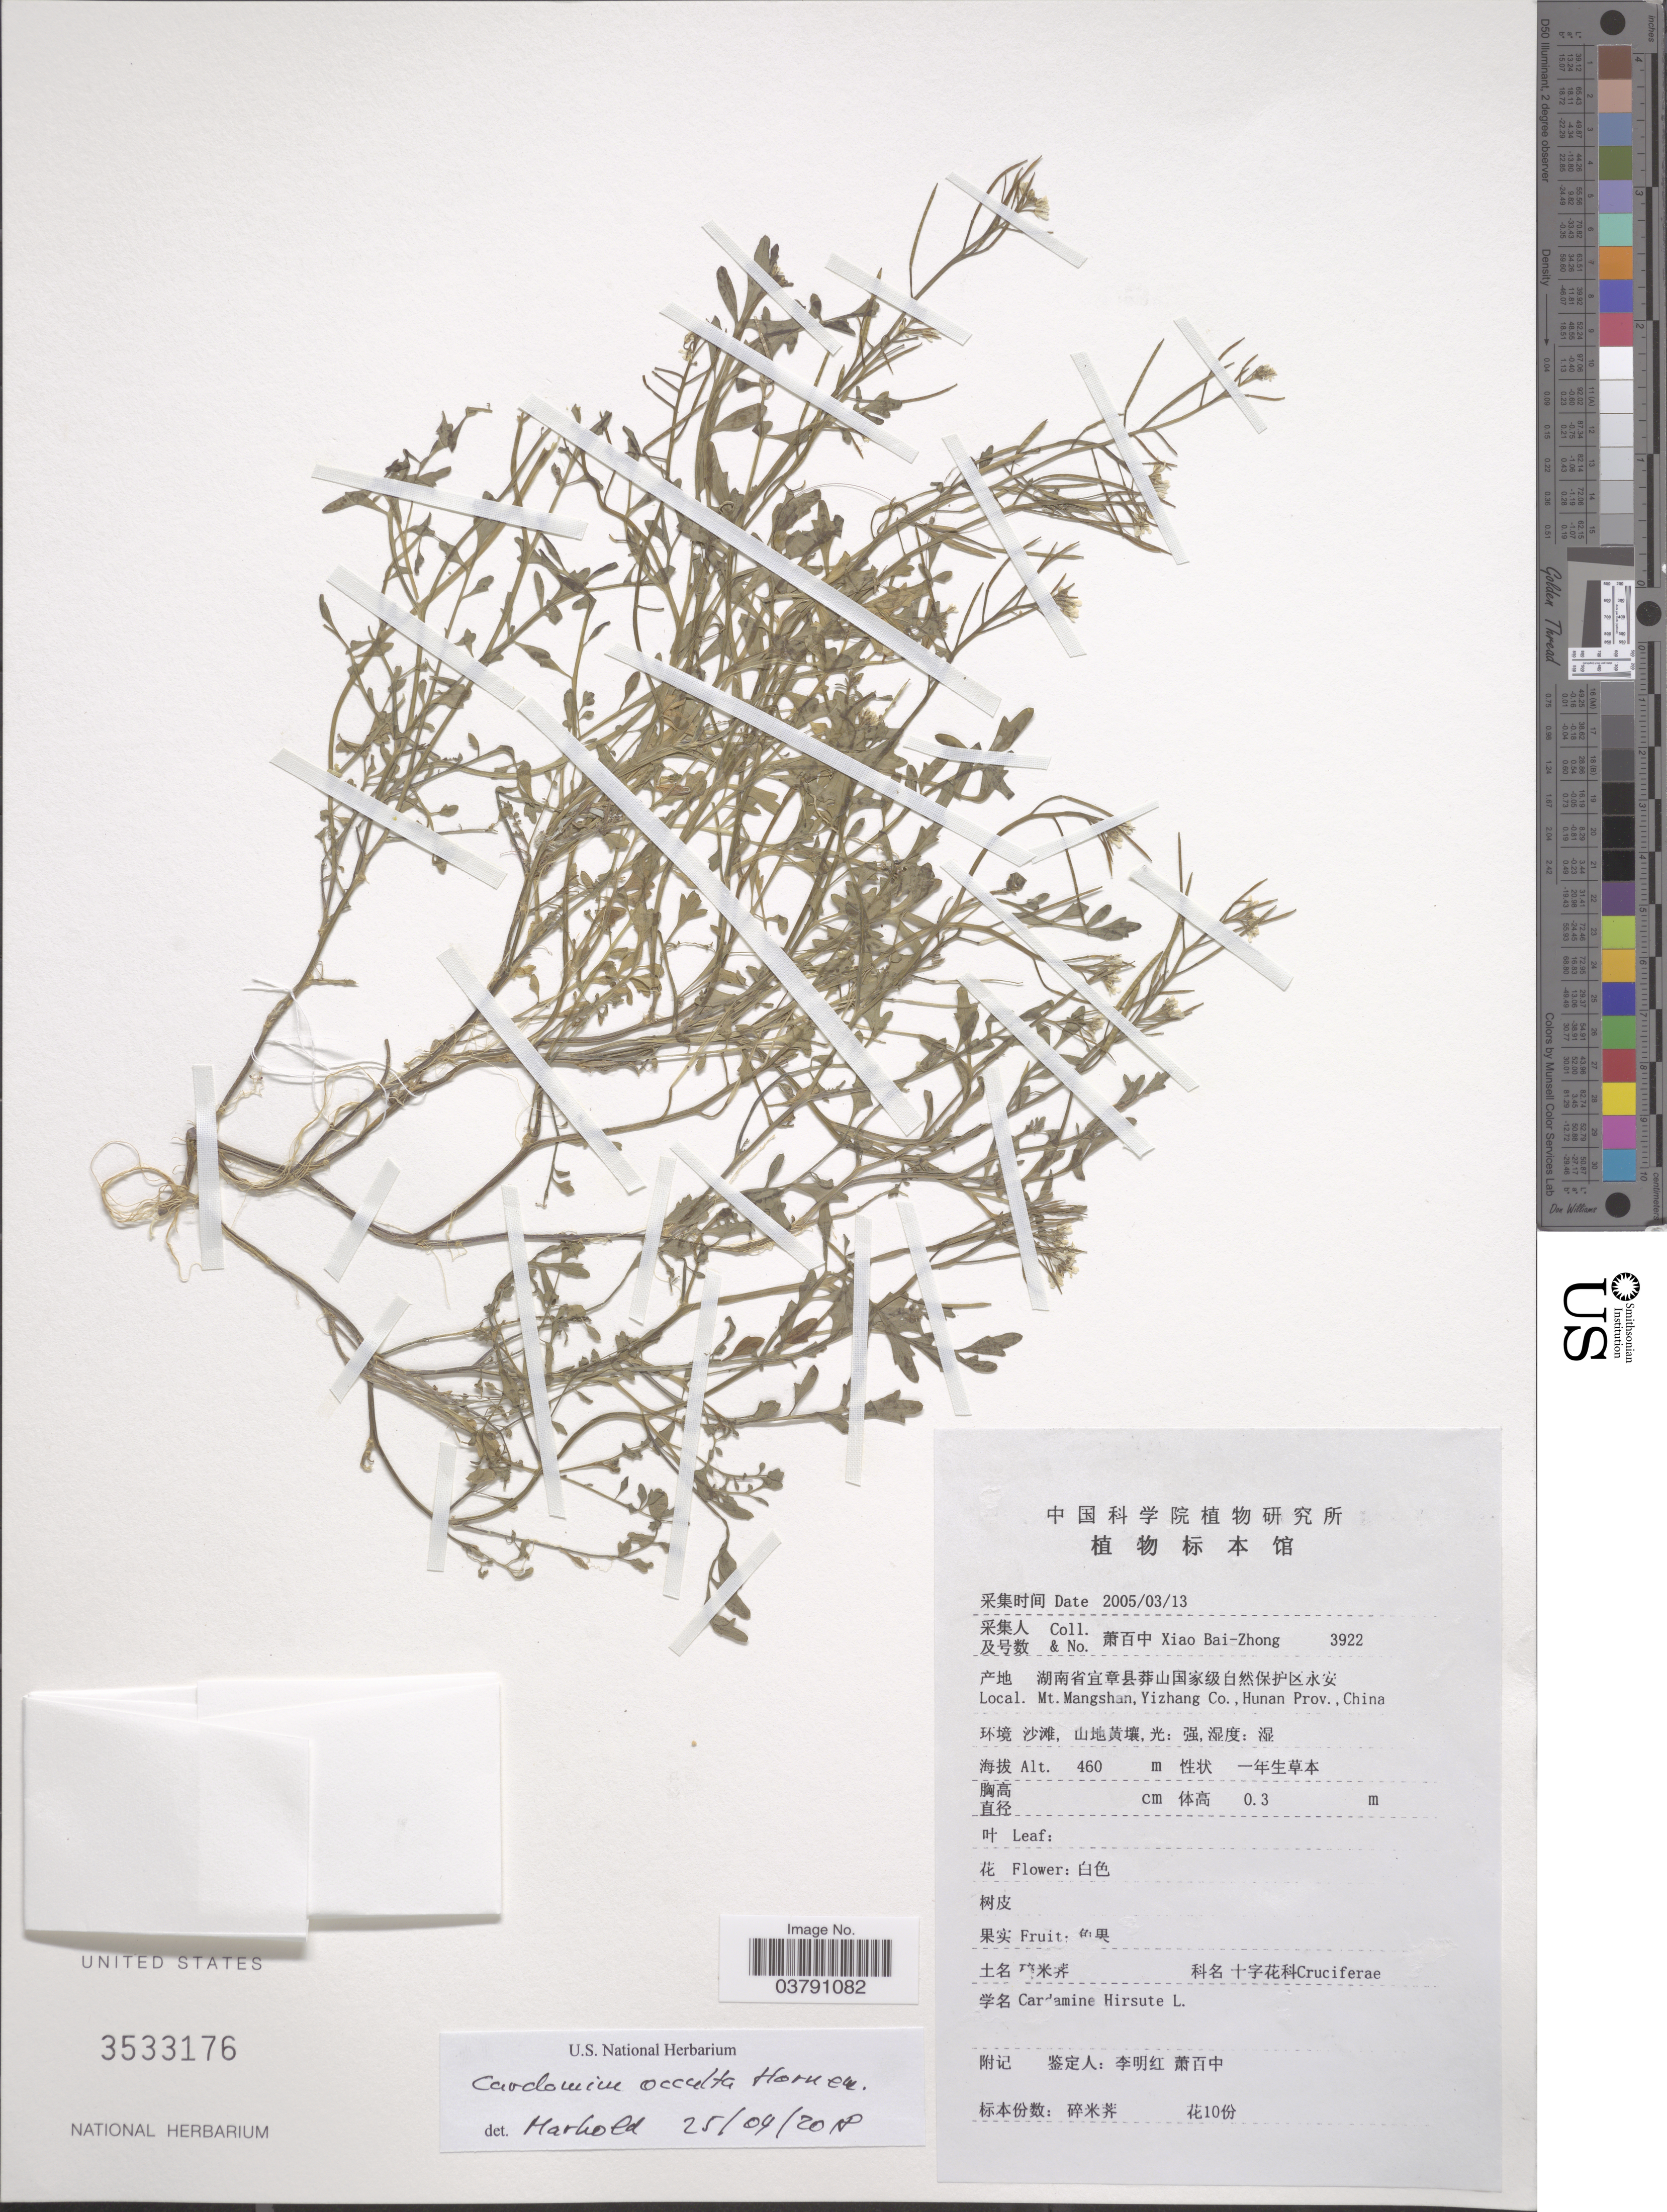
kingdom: Plantae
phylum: Tracheophyta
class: Magnoliopsida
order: Brassicales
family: Brassicaceae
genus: Cardamine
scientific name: Cardamine occulta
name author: Hornem.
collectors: B. Z. Xiao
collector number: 3922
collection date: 2005-03-13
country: China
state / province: Hunan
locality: Mt. Mangshan, Yizhang Co.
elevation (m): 460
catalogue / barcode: US 3533176